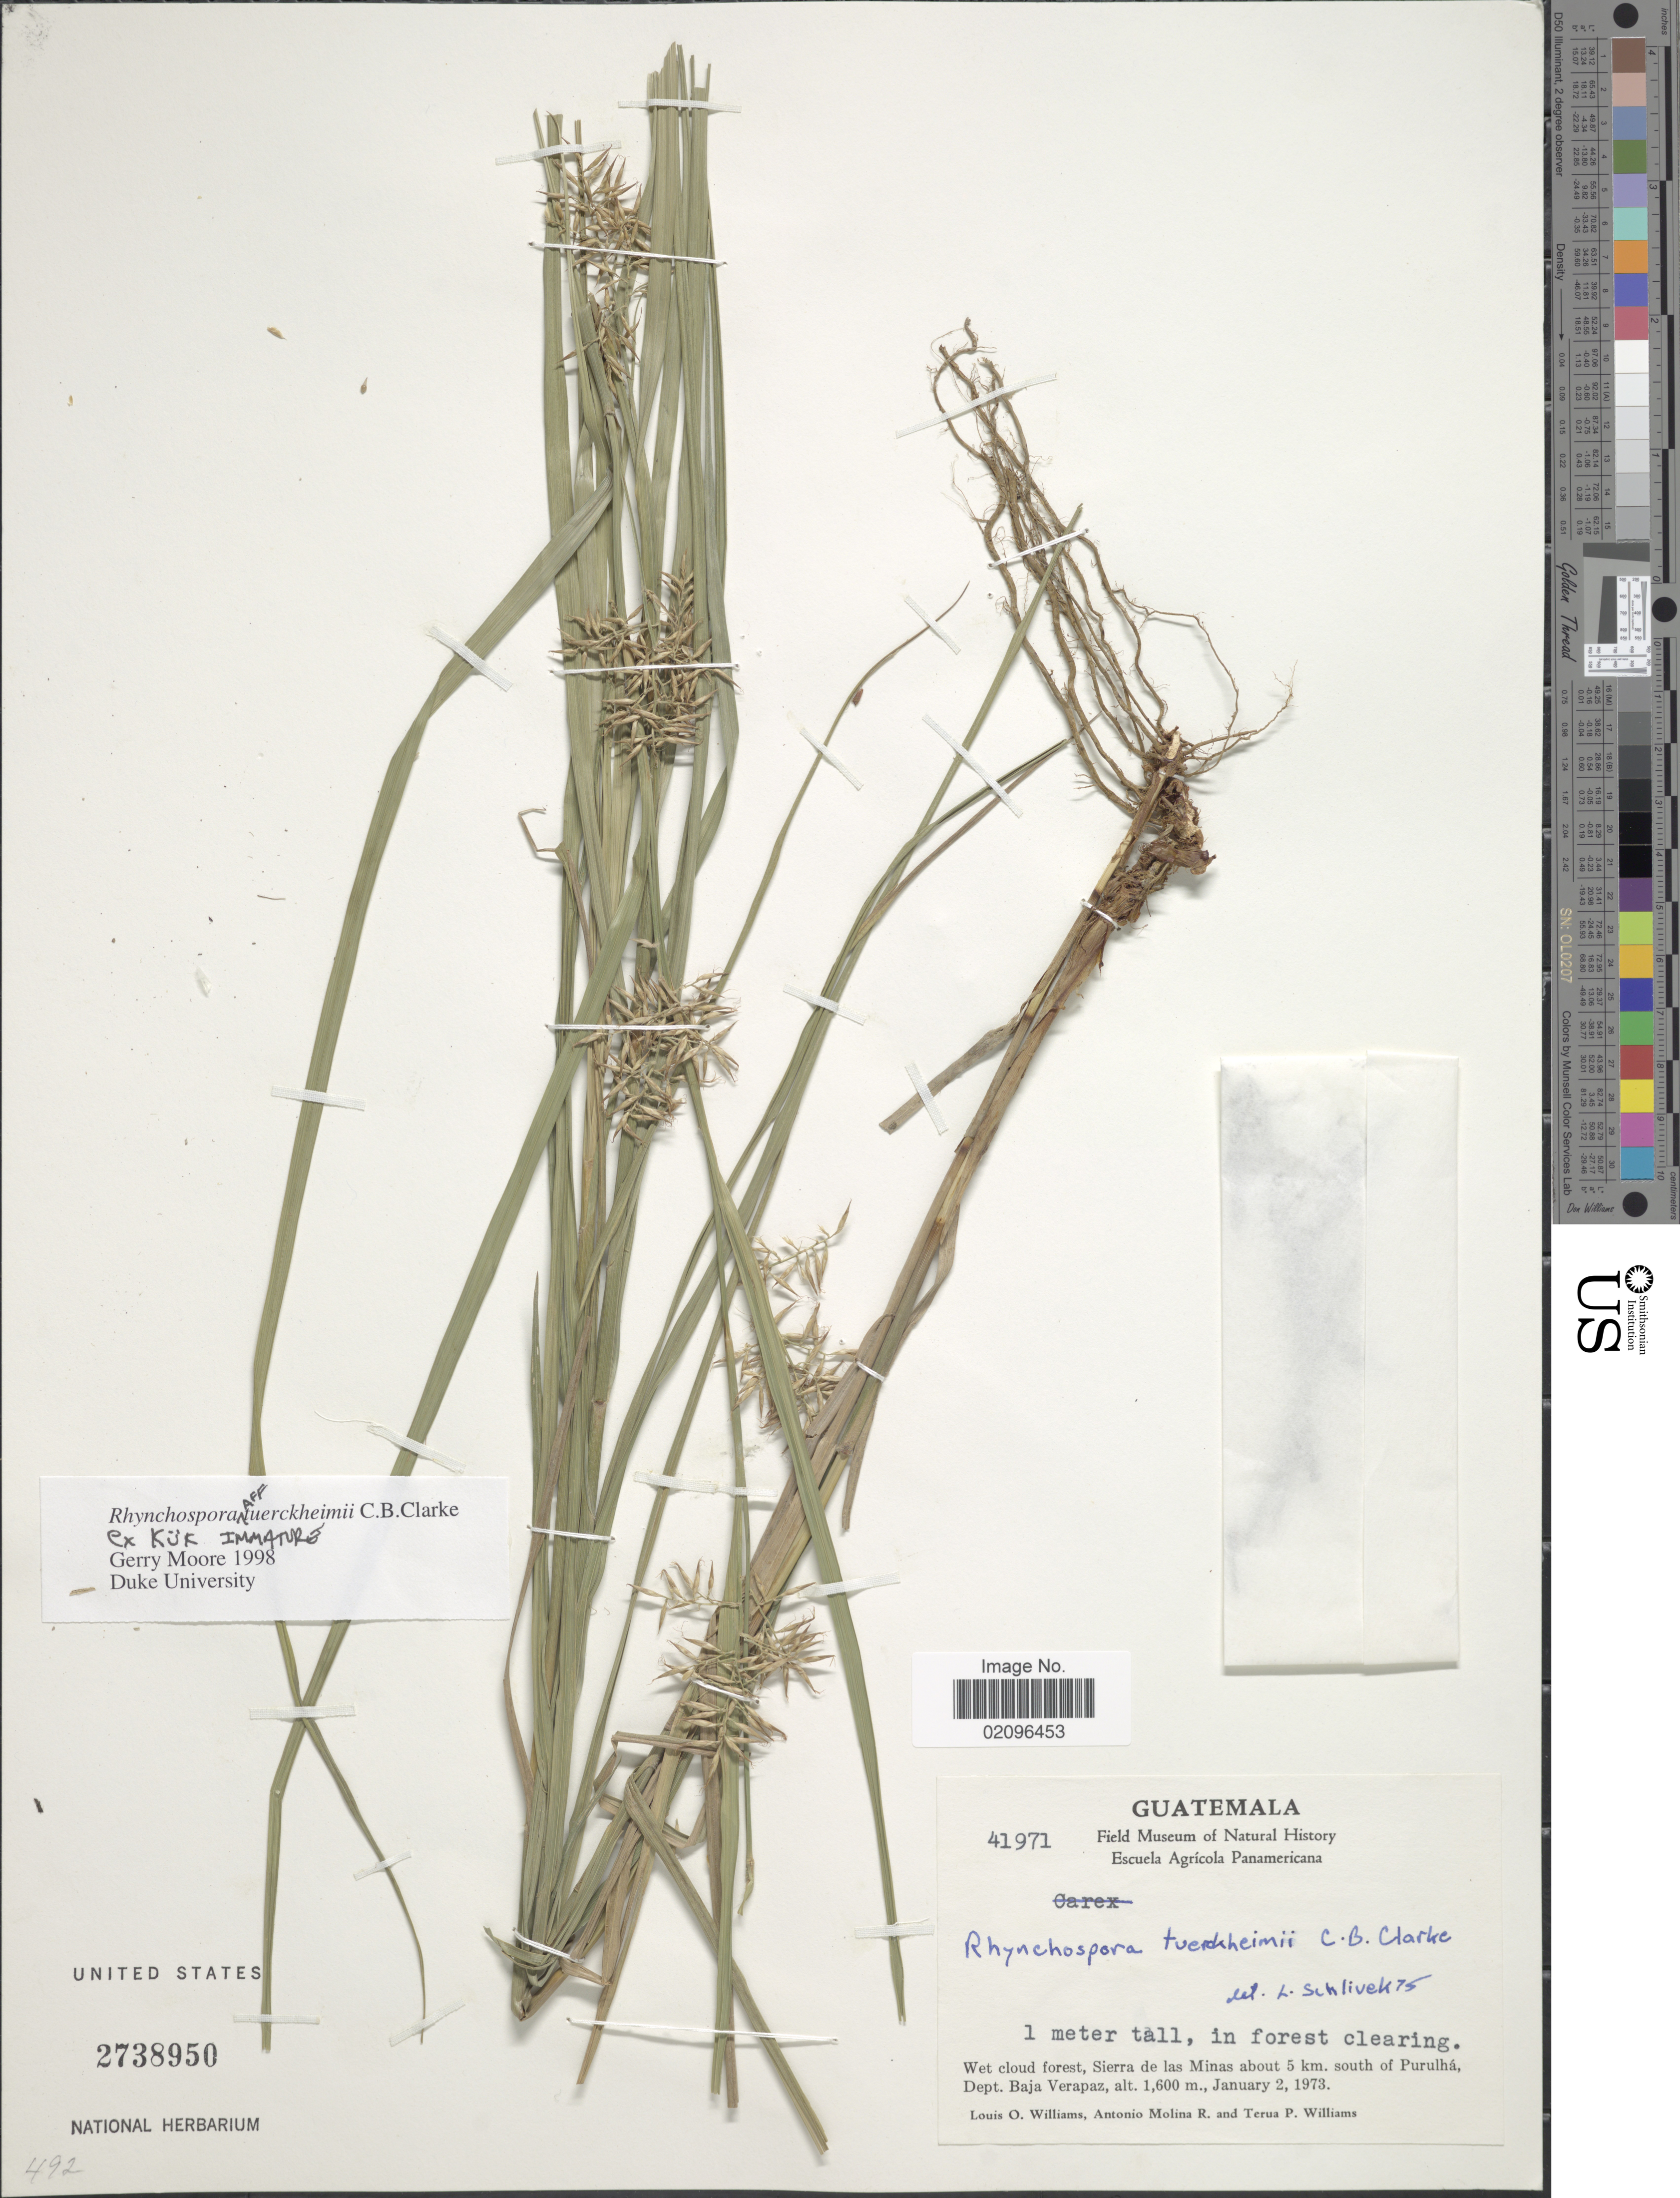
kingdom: Plantae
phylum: Tracheophyta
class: Liliopsida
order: Poales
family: Cyperaceae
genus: Rhynchospora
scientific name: Rhynchospora tuerckheimii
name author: C.B. Clarke ex Kük.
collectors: L. O. Williams, A. Molina R. & T. P. Williams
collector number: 41971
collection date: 1973-01-02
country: Guatemala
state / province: Baja Verapaz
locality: Wet cloud forest, Sierra de las Minas about 5 km. south of Purulha, Dept. Baja Verapaz.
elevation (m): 1600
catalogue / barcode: US 2738950